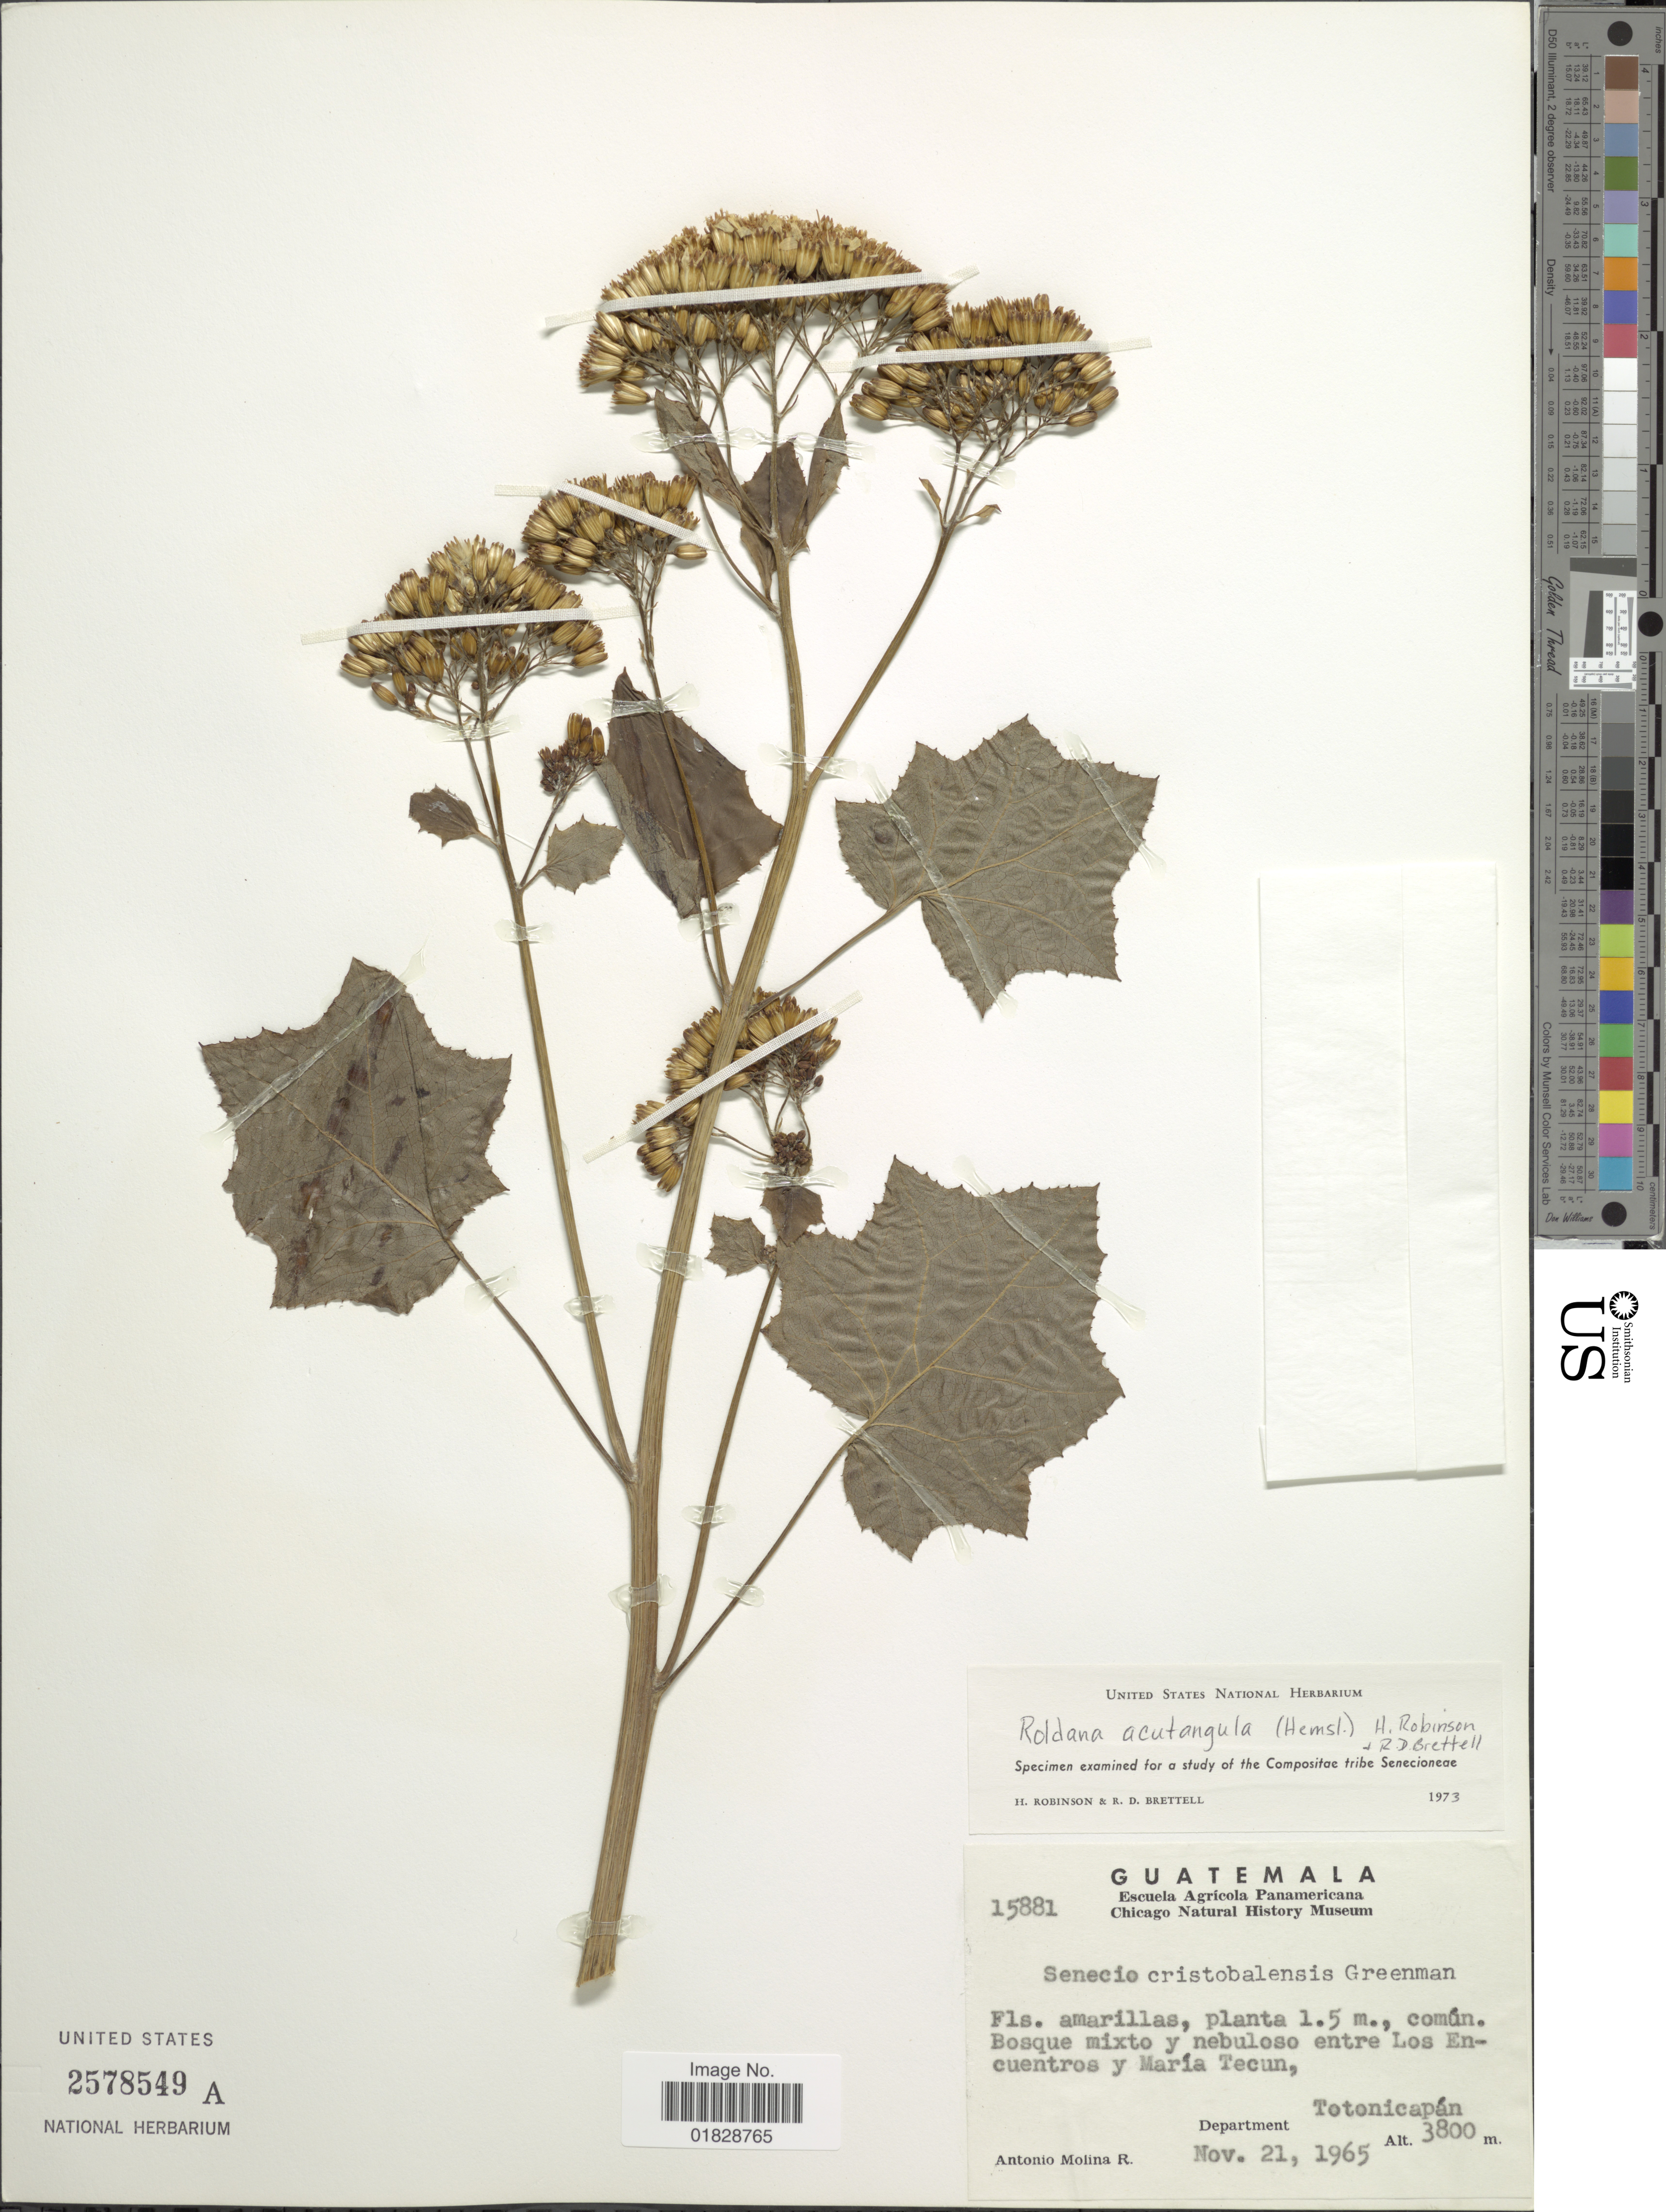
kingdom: Plantae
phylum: Tracheophyta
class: Magnoliopsida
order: Asterales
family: Asteraceae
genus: Roldana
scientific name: Roldana acutangula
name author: (Bertol.) H. Rob. & Brettell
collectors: A. Molina R.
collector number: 15881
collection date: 1965-11-21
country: Guatemala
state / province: Totonicapan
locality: Bosque mixto y nebuloso entre Los Encuentros y María Tecun, Department Totonicapán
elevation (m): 3800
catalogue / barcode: US 2578549A